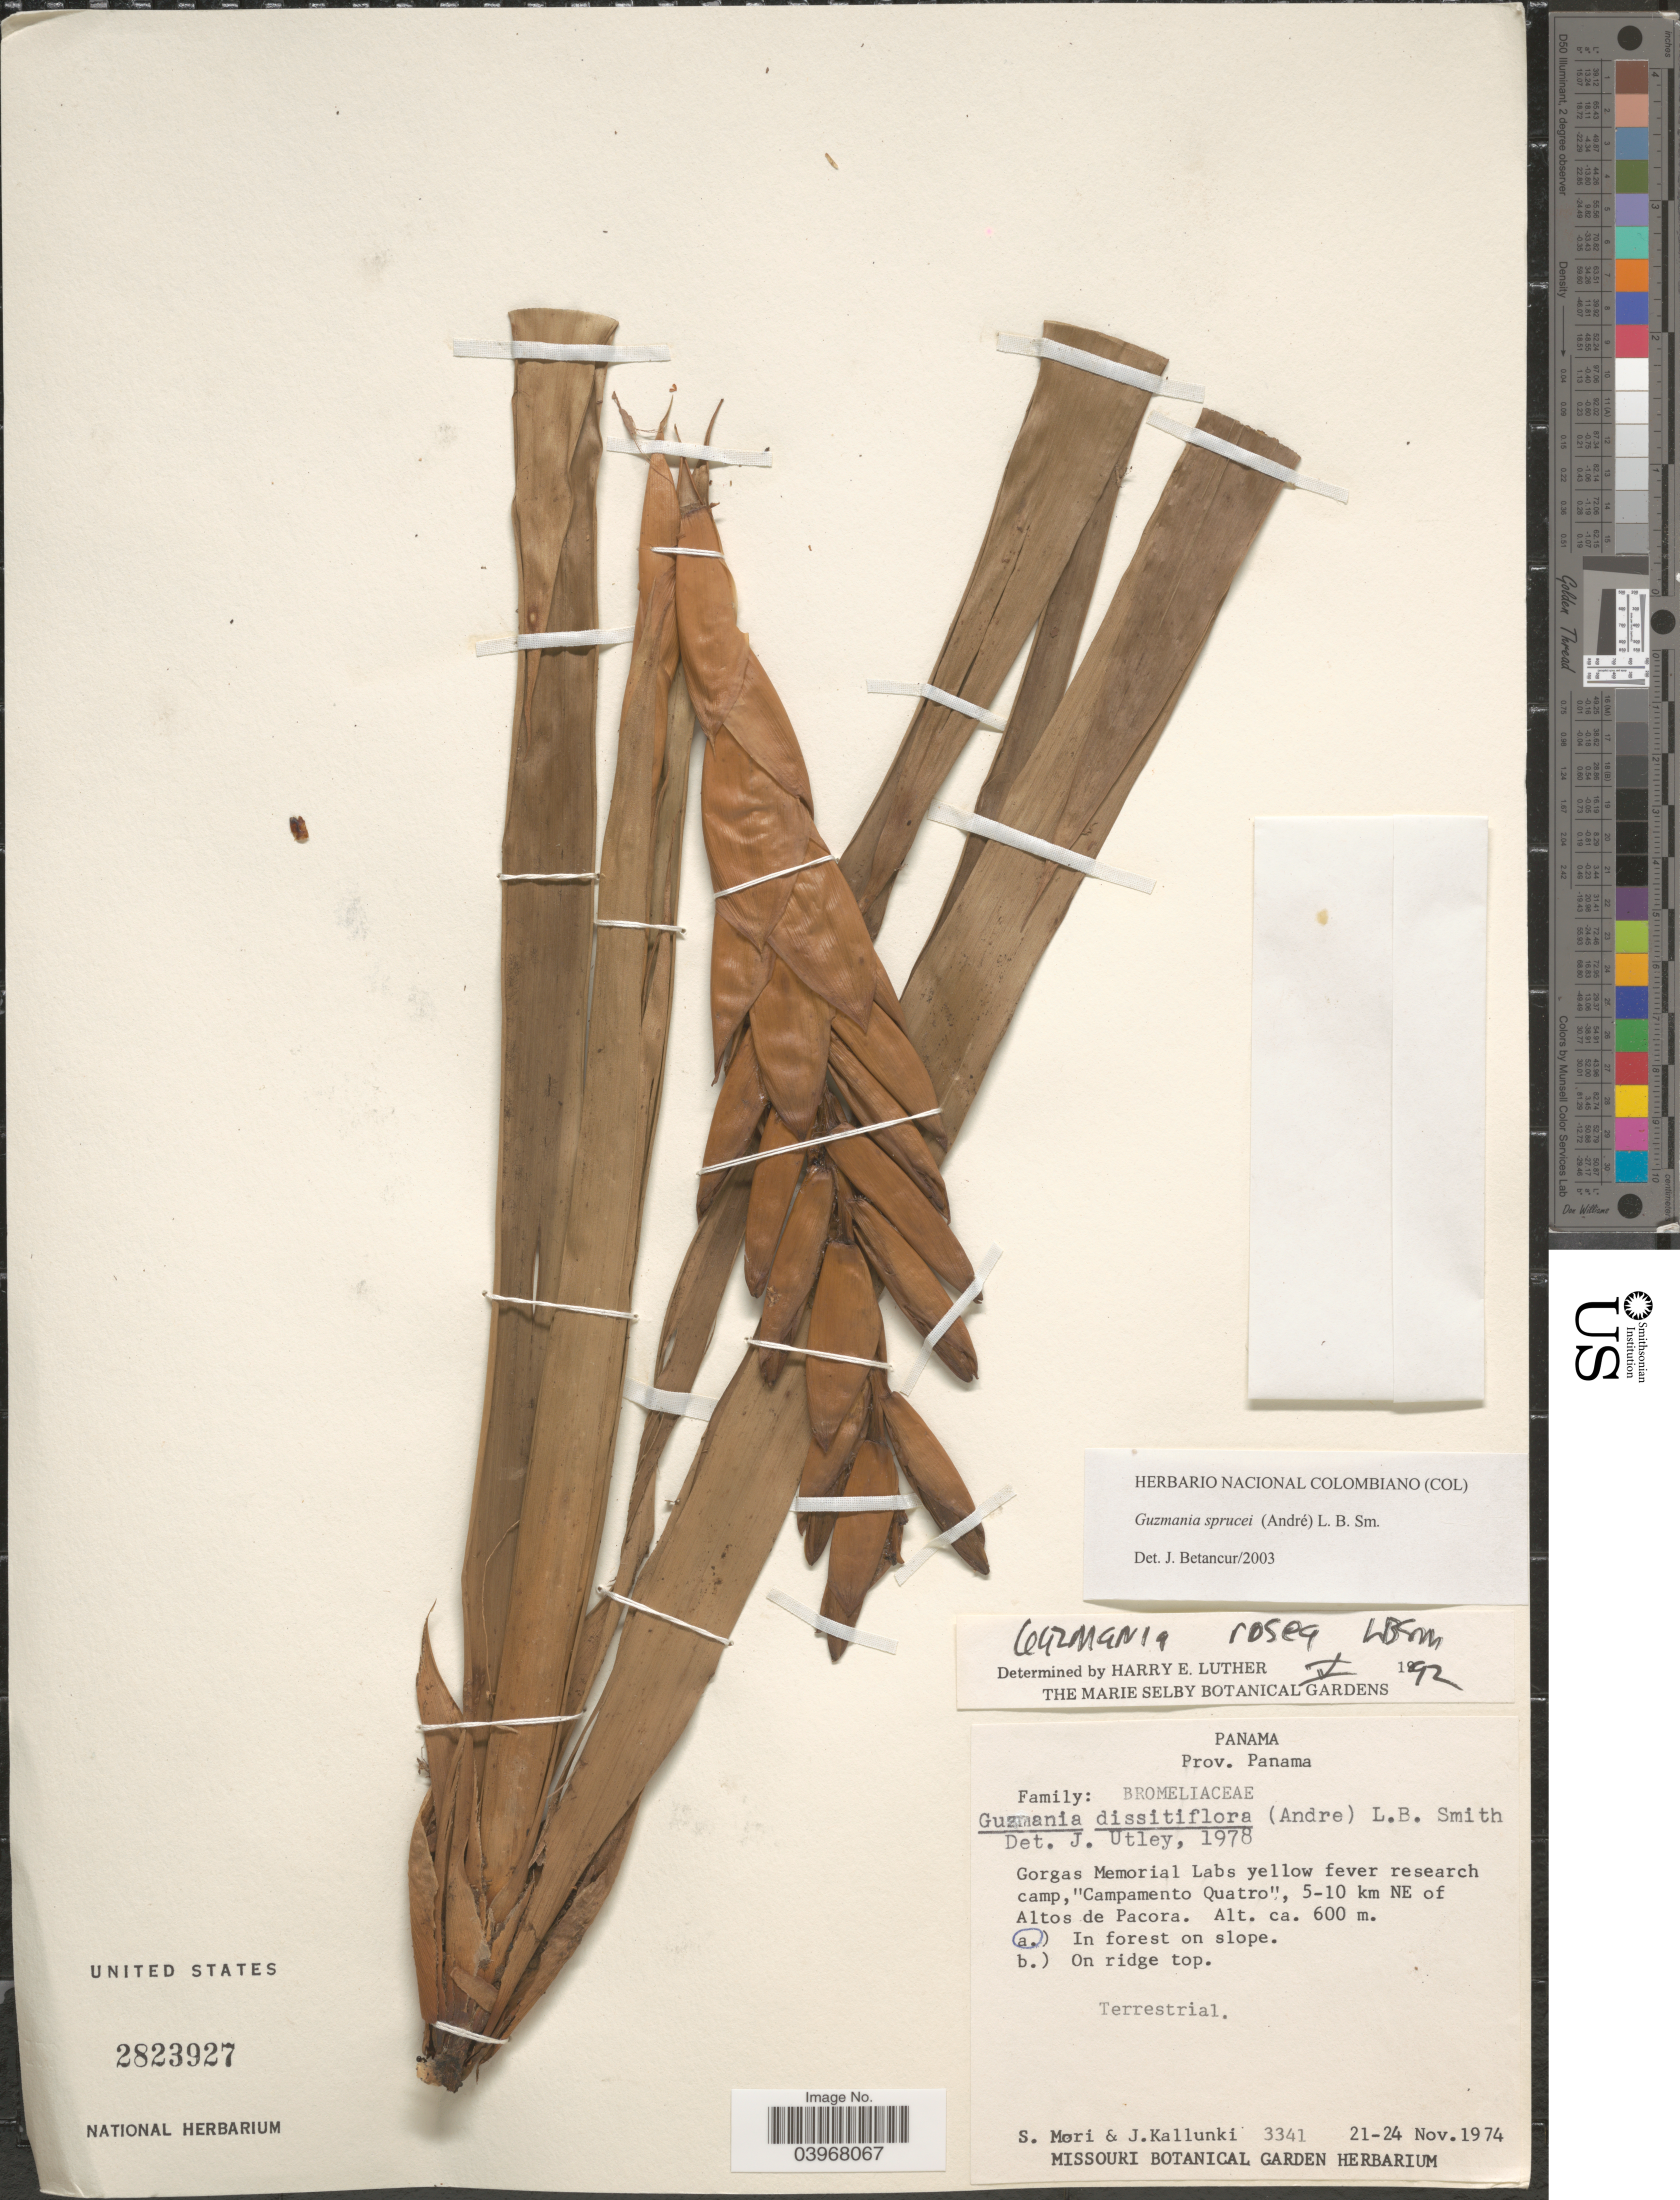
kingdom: Plantae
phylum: Tracheophyta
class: Liliopsida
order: Poales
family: Bromeliaceae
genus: Guzmania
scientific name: Guzmania sprucei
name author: (André) L.B. Sm.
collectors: S. Mori & J. Kallunki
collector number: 3341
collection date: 1974-11-21/1974-11-24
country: Panama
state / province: Panamá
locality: Gorgas Memorial Labs, "Campamento Quatro", 5-10 km NE of Altos de Pacora.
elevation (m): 600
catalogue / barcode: US 2823927